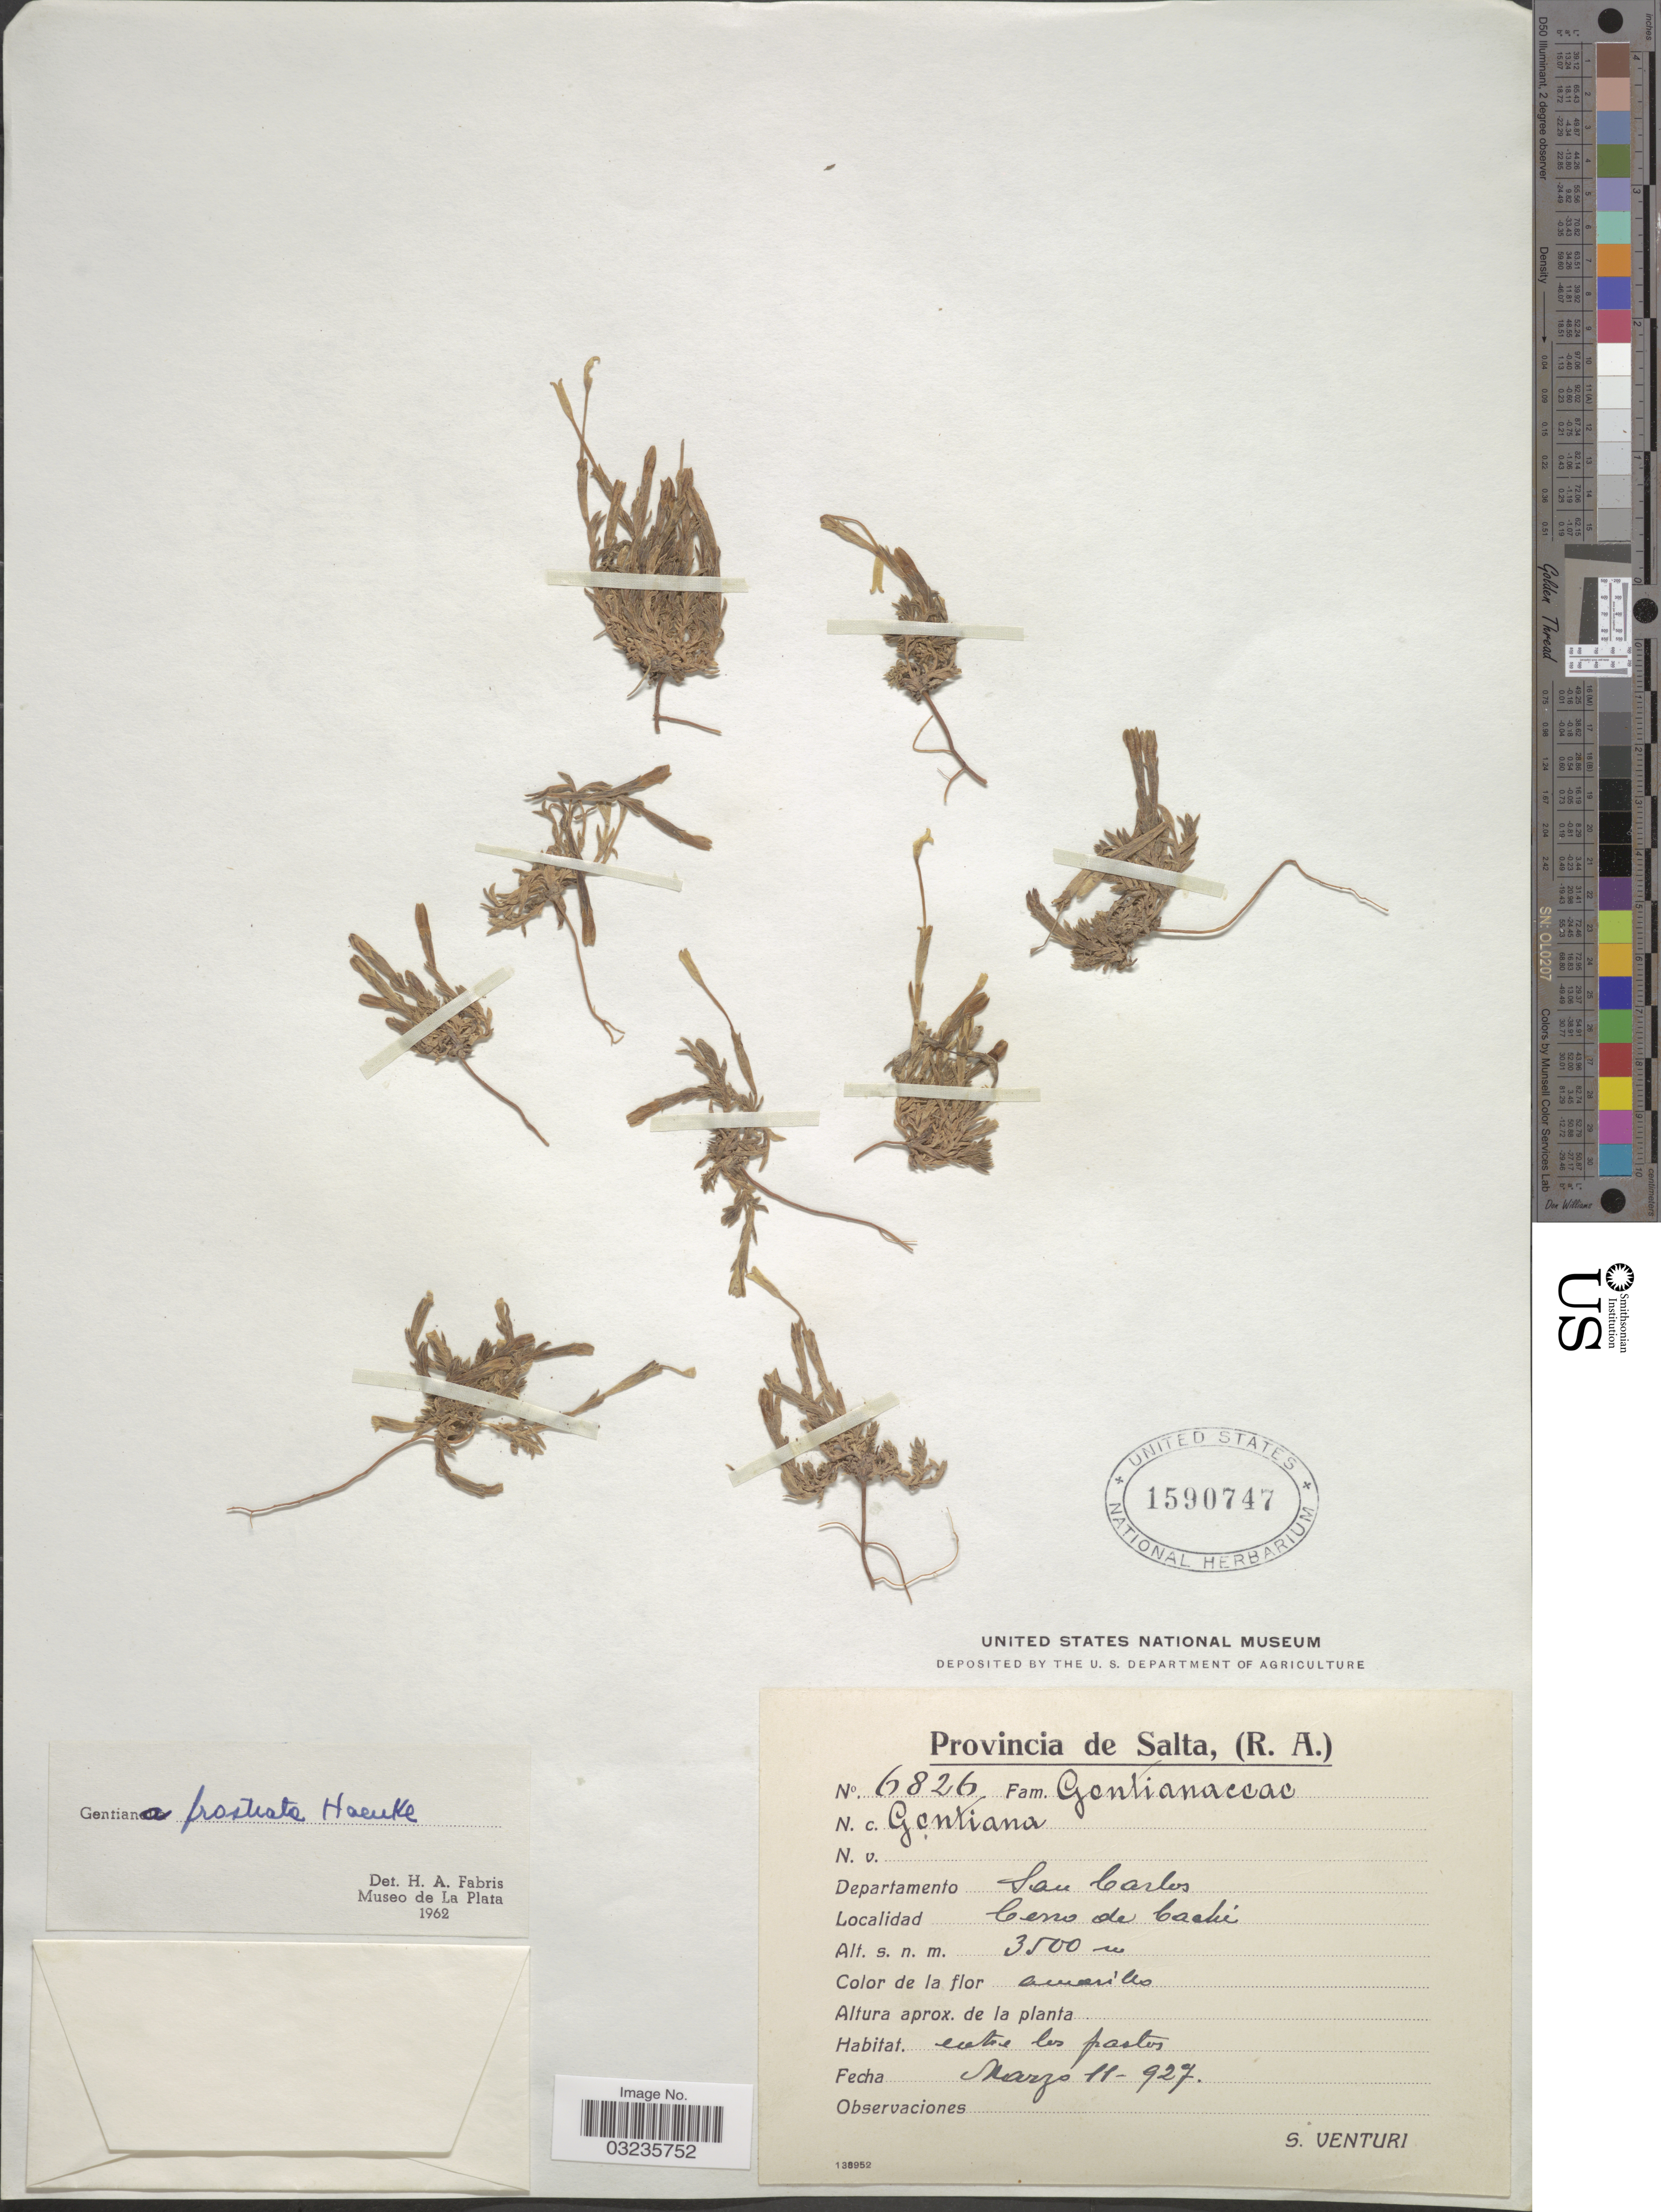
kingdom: Plantae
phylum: Tracheophyta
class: Magnoliopsida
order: Gentianales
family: Gentianaceae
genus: Gentiana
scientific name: Gentiana prostrata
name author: Haenke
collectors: S. Venturi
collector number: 6826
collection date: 1927-03-11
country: Argentina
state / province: Salta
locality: Departamento San Carlos. Cerro de Cachi.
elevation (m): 3500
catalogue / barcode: US 1590747